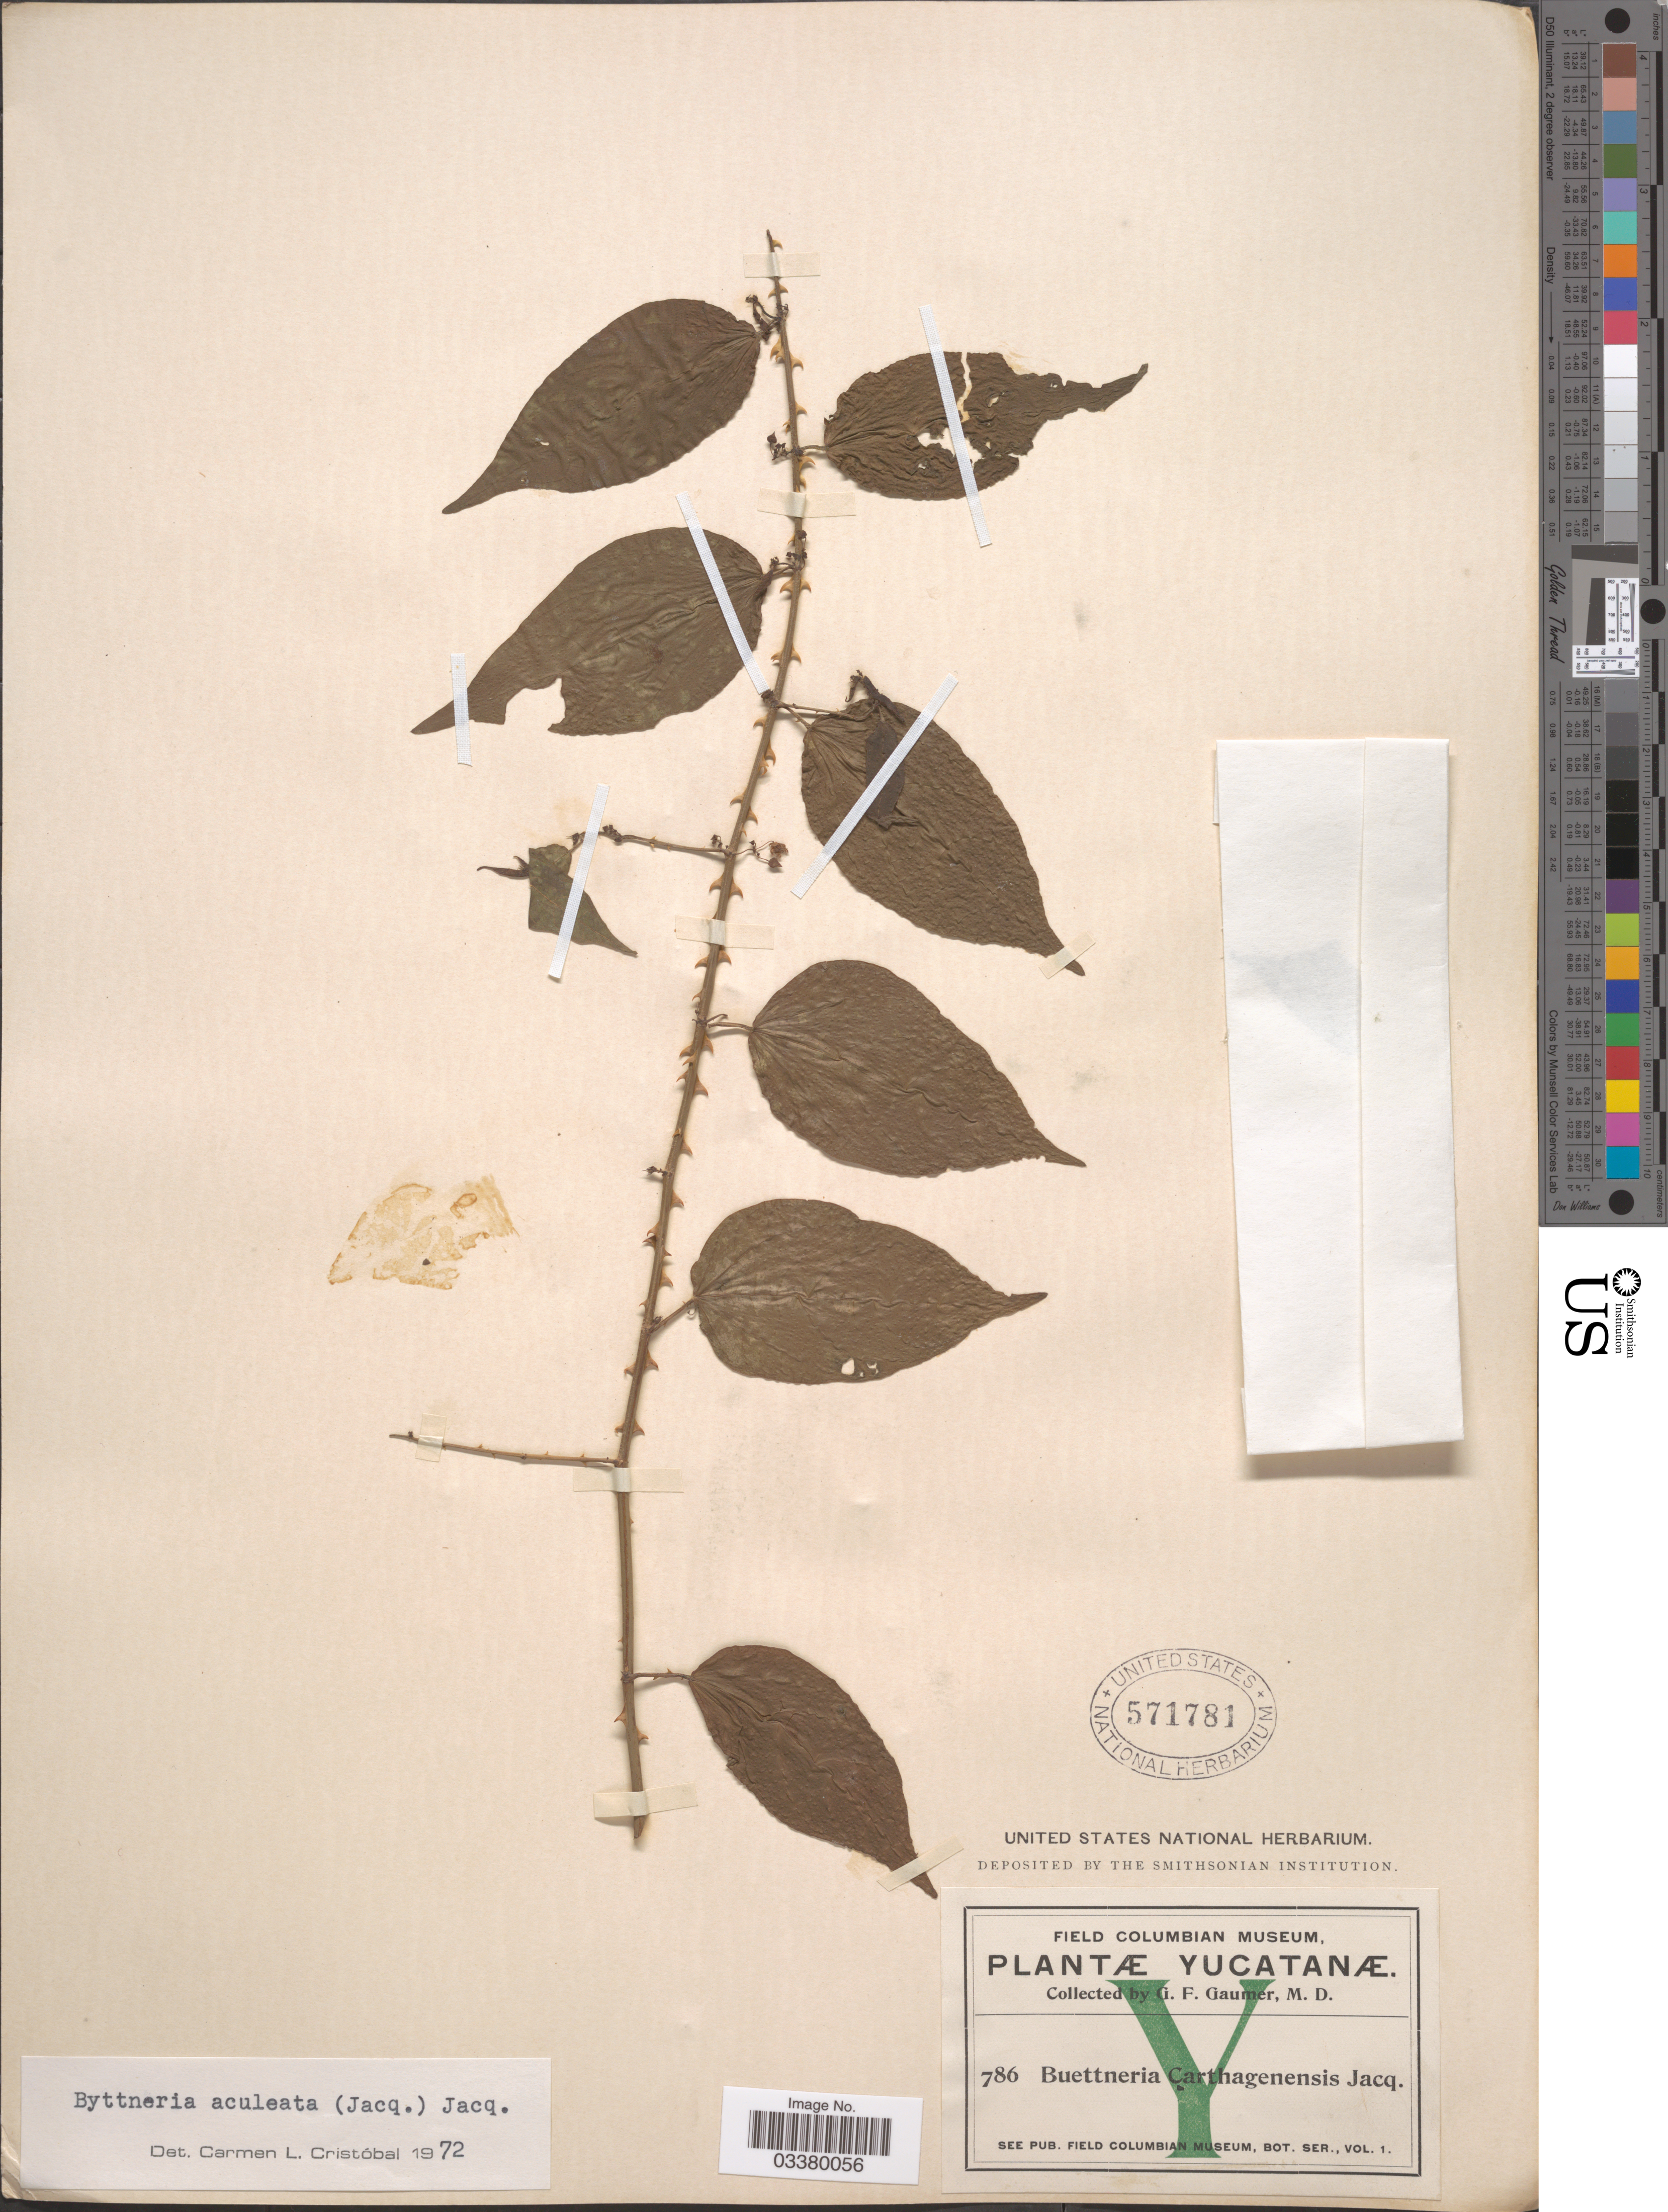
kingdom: Plantae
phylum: Tracheophyta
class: Magnoliopsida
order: Malvales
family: Malvaceae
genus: Byttneria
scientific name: Byttneria aculeata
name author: (Jacq.) Jacq.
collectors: G. F. Gaumer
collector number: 786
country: Mexico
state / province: Yucatán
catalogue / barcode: US 571781